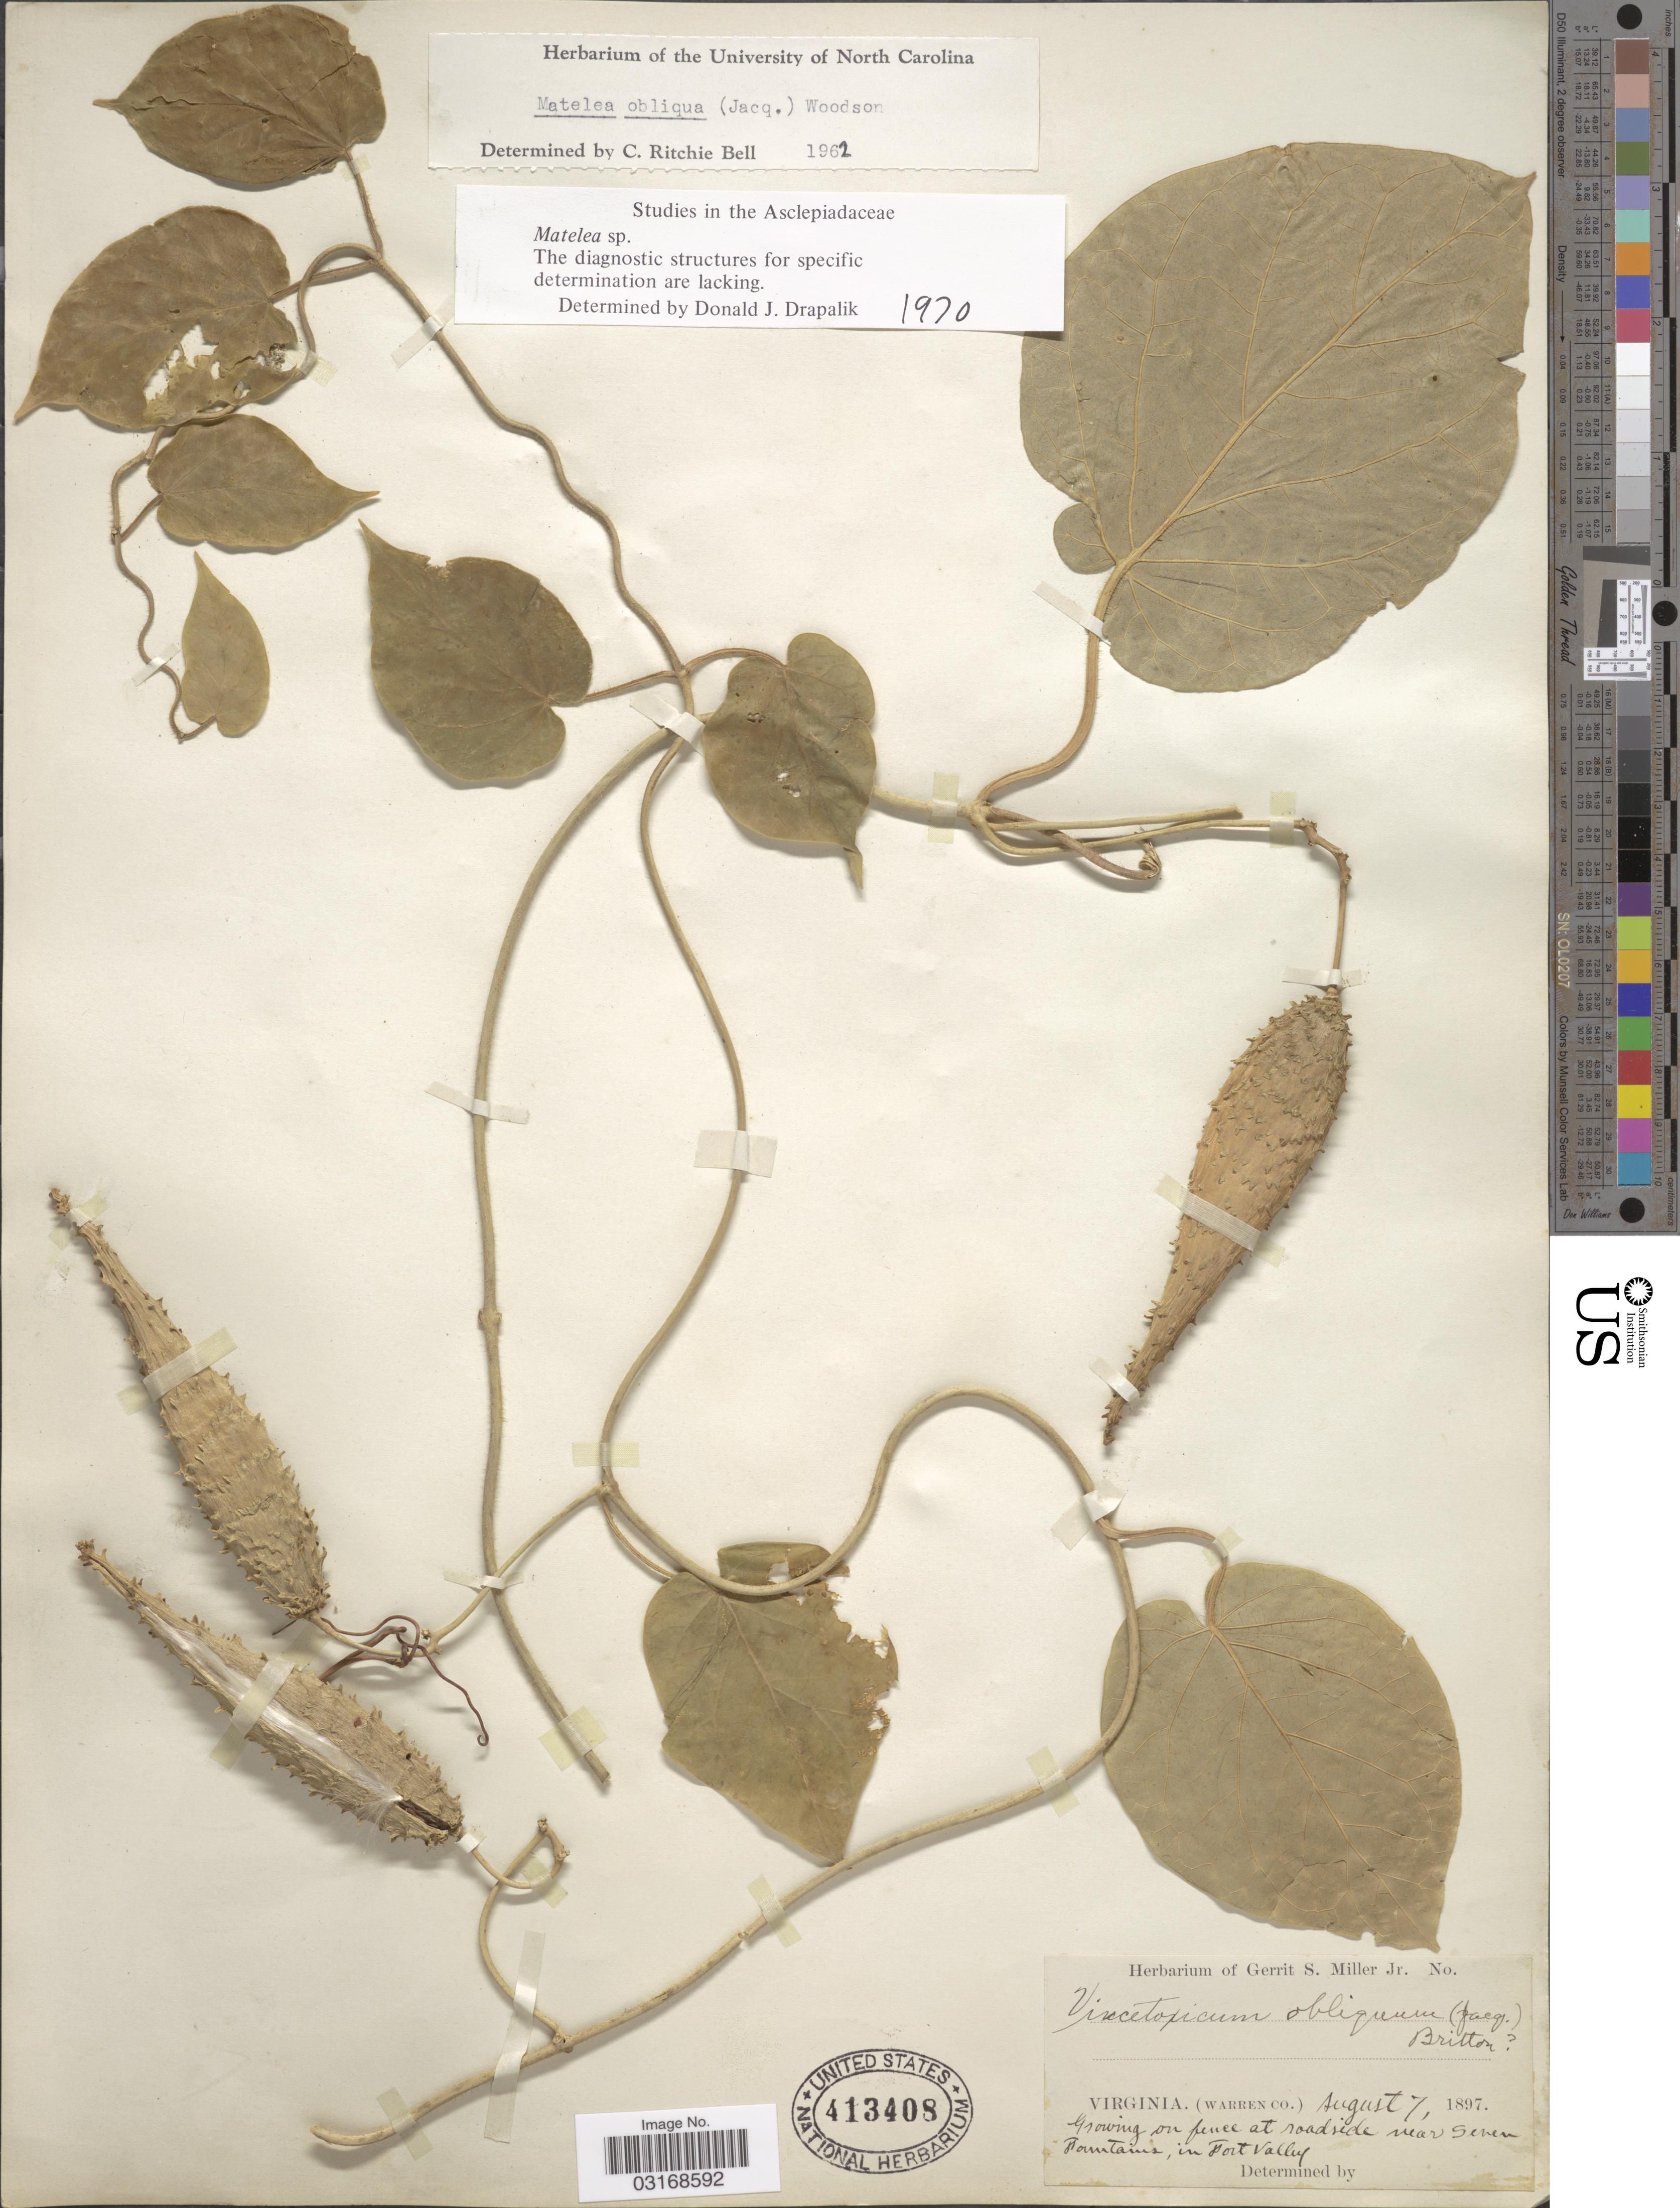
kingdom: Plantae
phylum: Tracheophyta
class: Magnoliopsida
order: Gentianales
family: Apocynaceae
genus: Matelea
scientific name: Matelea sp.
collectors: ex herb. Gerrit S. Miller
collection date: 1897-08-07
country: United States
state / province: Virginia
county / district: Warren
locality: At roadside near Seven Mountains, in Fort Valley.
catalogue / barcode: US 413408